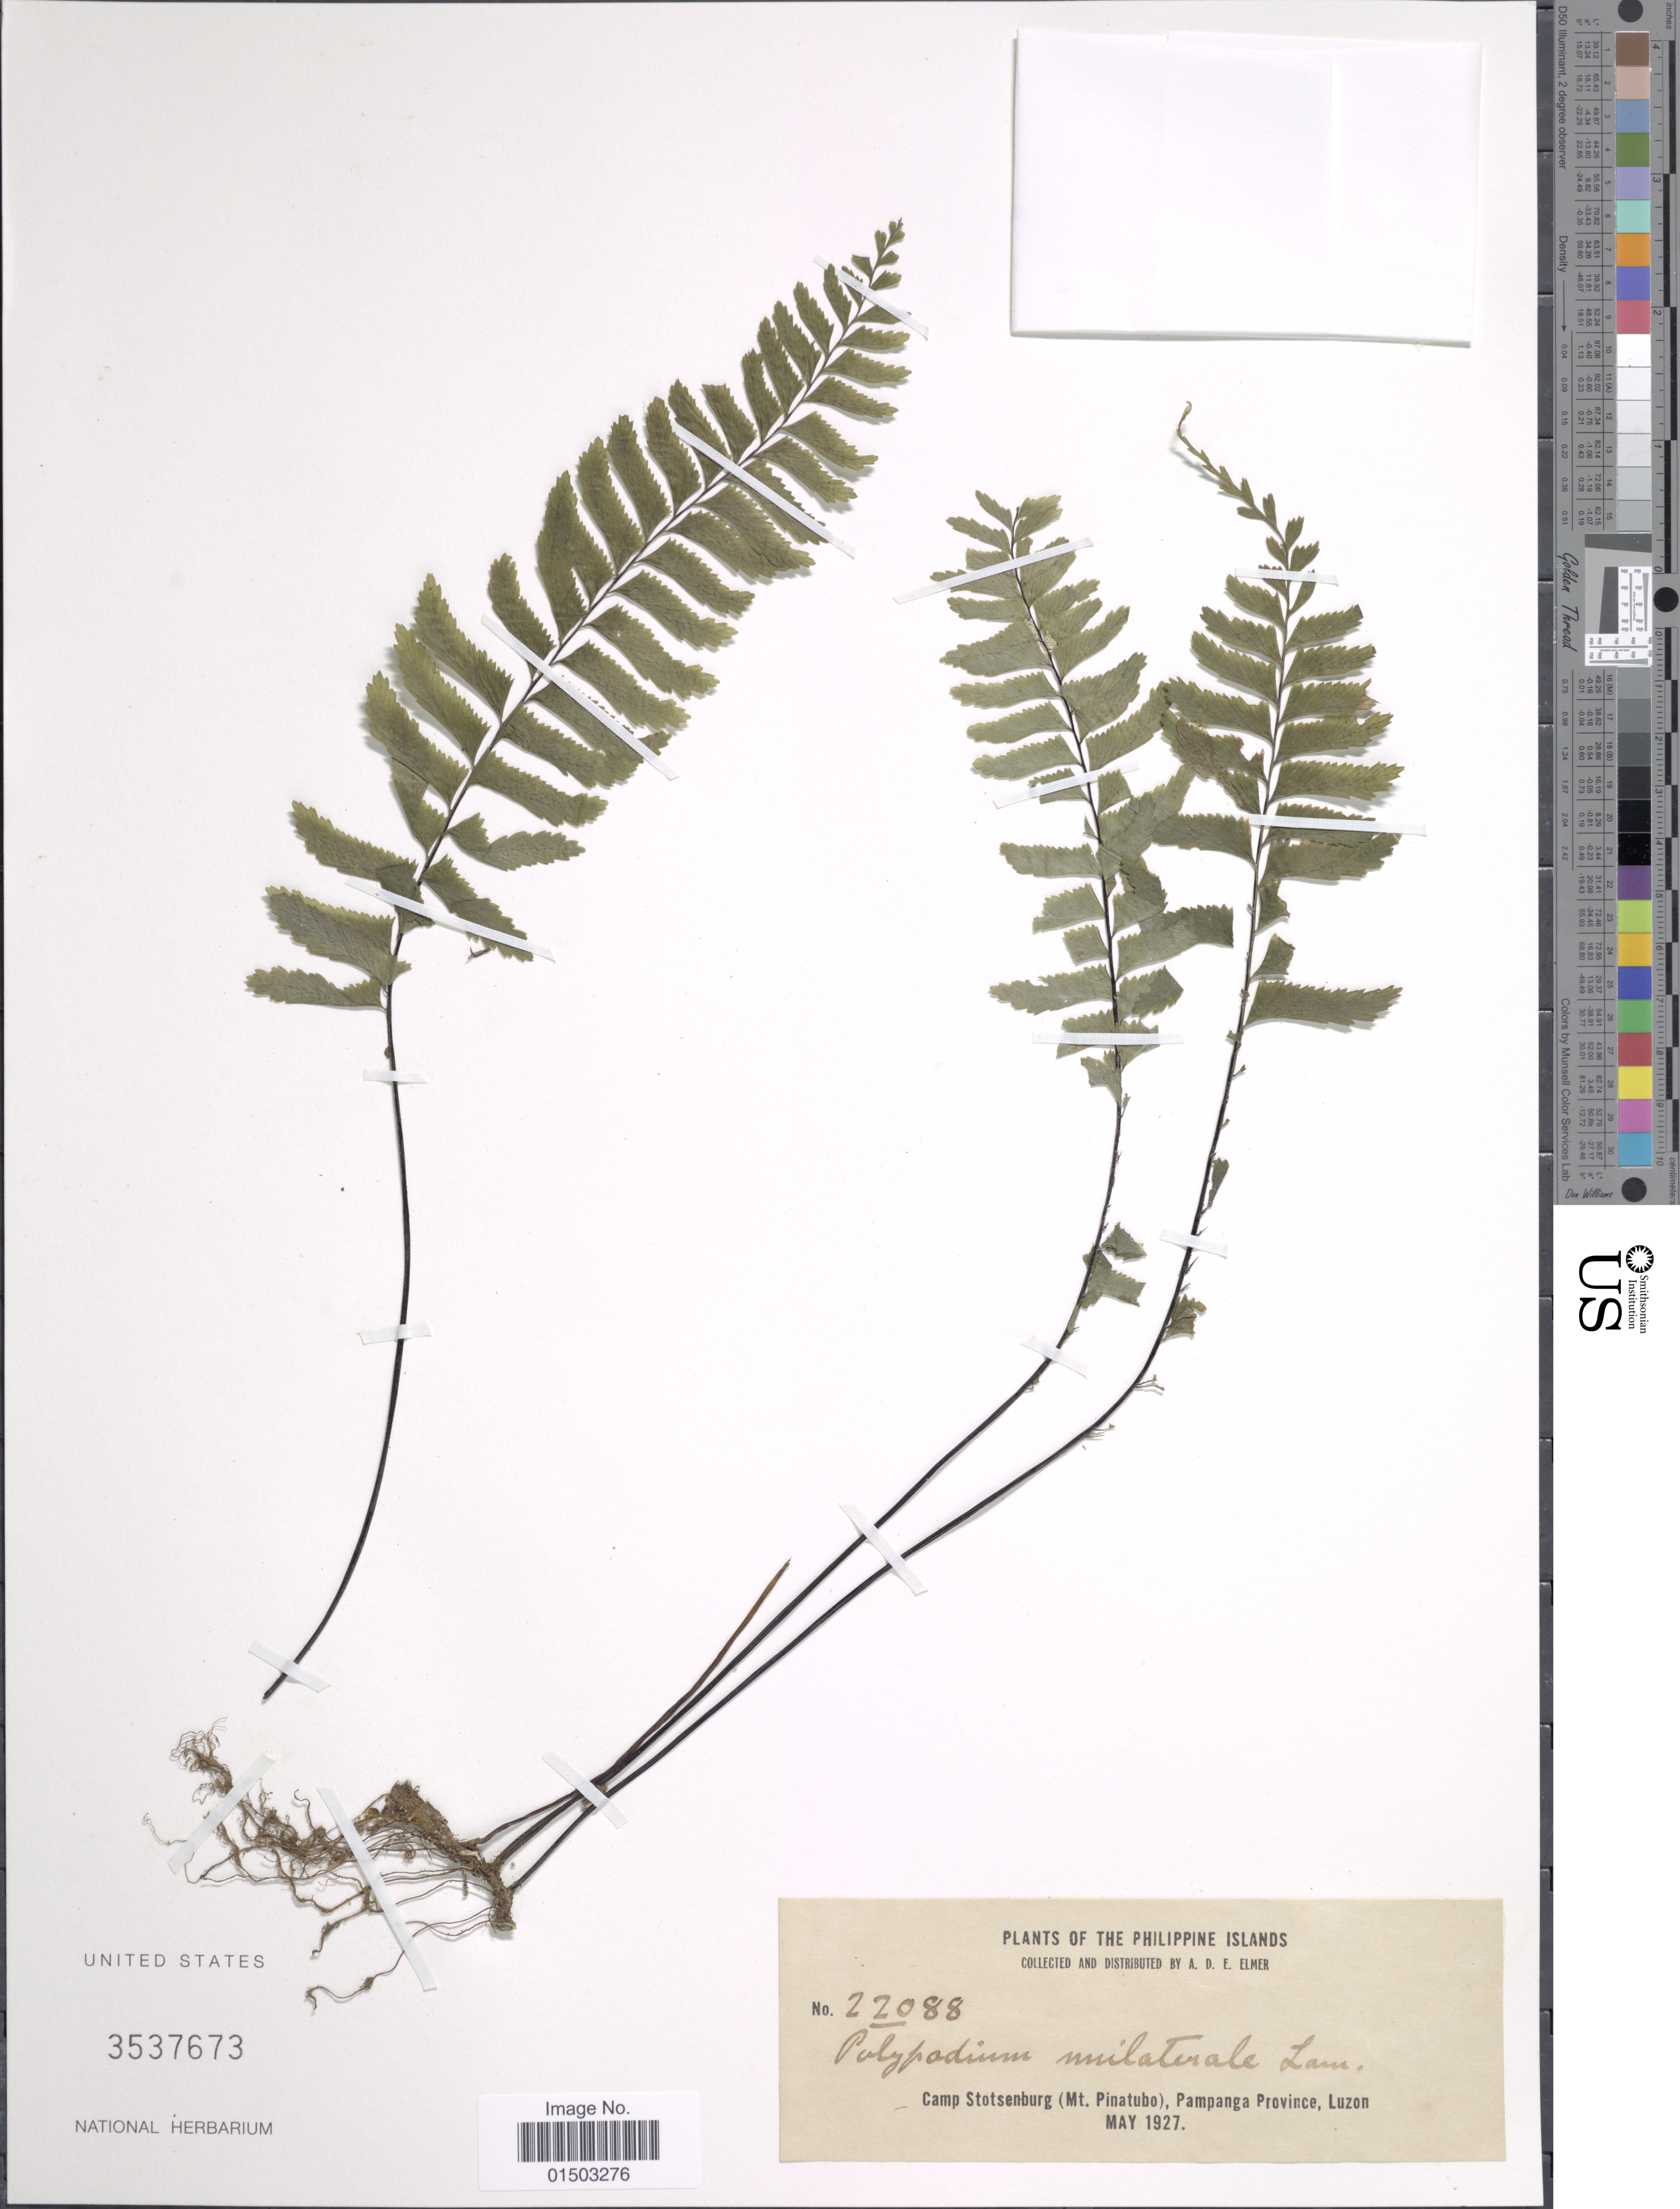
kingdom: Plantae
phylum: Tracheophyta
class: Polypodiopsida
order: Polypodiales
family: Aspleniaceae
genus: Hymenasplenium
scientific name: Hymenasplenium unilaterale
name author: (Lam.) Hayata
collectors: A. D. E. Elmer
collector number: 22088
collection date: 1927-05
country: Philippines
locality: Philippine Islands, Camp Stotsenburg (Mt. Pinatubo), Pampanga Province, Luzon.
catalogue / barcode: US 3537673